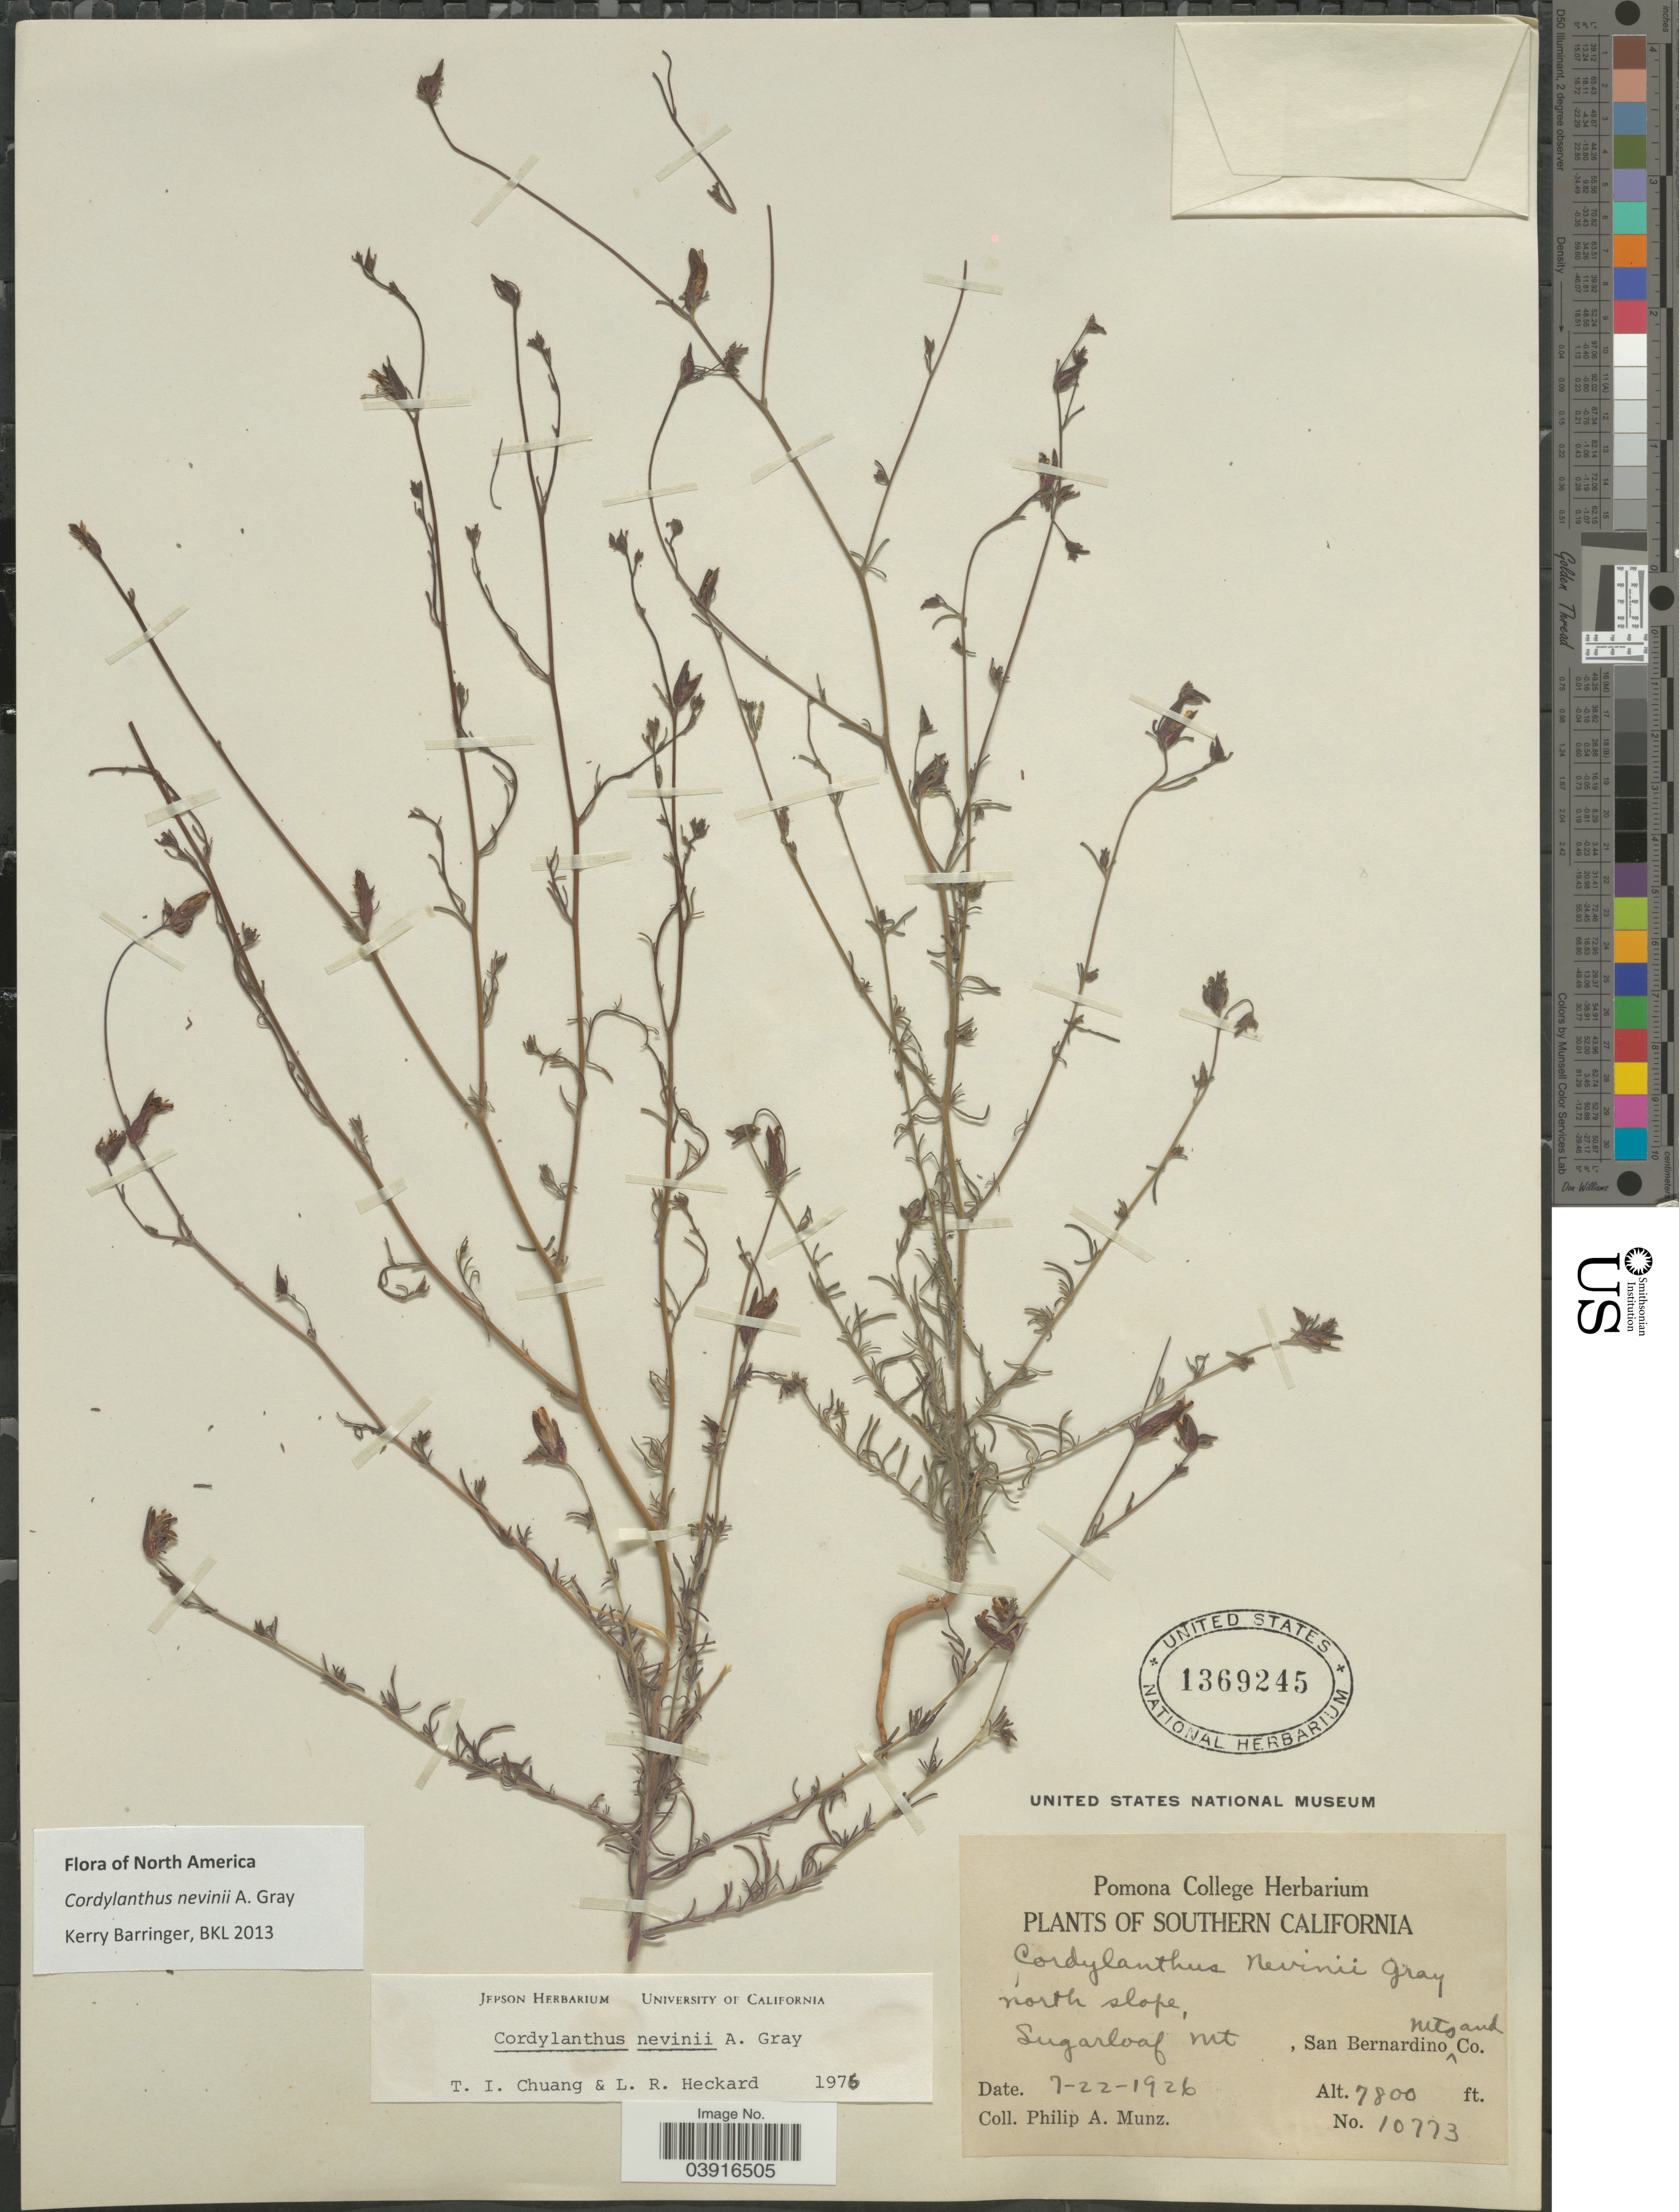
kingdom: Plantae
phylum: Tracheophyta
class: Magnoliopsida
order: Lamiales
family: Orobanchaceae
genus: Cordylanthus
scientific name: Cordylanthus nevinii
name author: A. Gray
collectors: P. A. Munz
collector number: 10773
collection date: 1926-07-22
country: United States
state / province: California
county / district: San Bernardino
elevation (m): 2377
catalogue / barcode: US 1369245